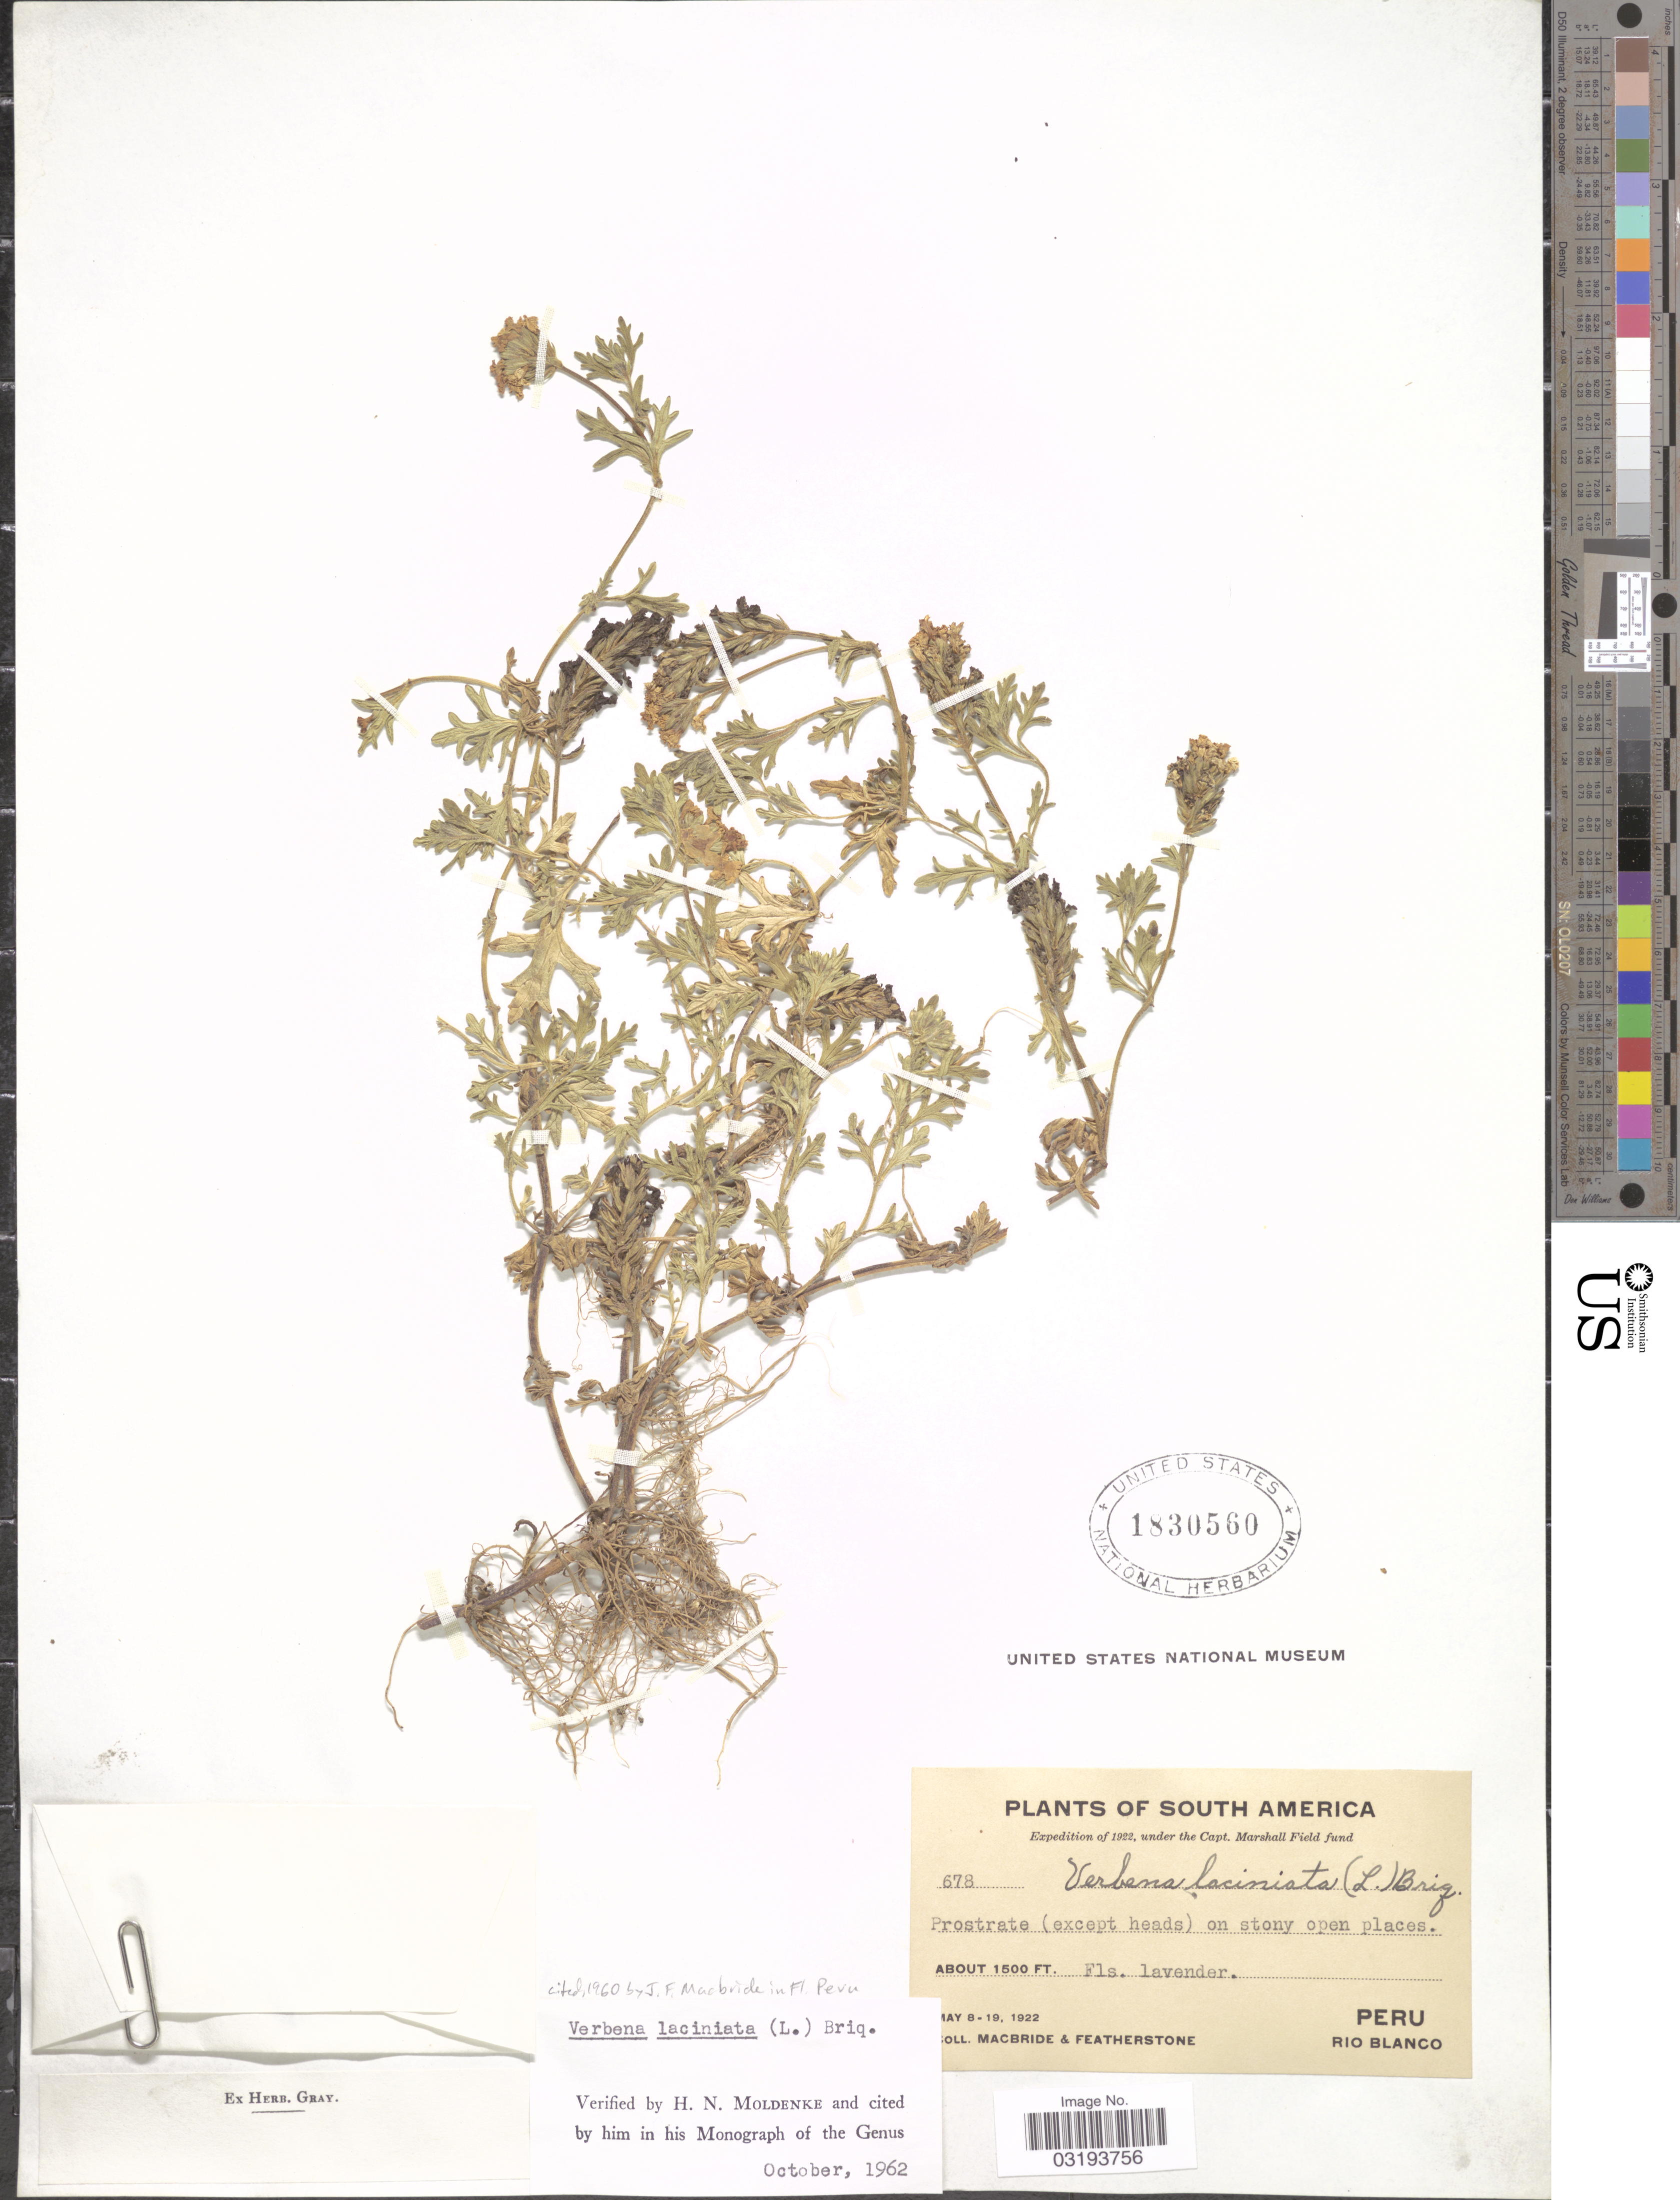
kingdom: Plantae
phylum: Tracheophyta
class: Magnoliopsida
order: Lamiales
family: Verbenaceae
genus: Verbena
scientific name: Verbena laciniata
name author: (L.) Briq.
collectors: Macbride, -- & -. Featherstone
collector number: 678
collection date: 1922-05-08/1922-05-19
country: Peru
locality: Rio Blanco.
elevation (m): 457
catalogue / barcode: US 1830560